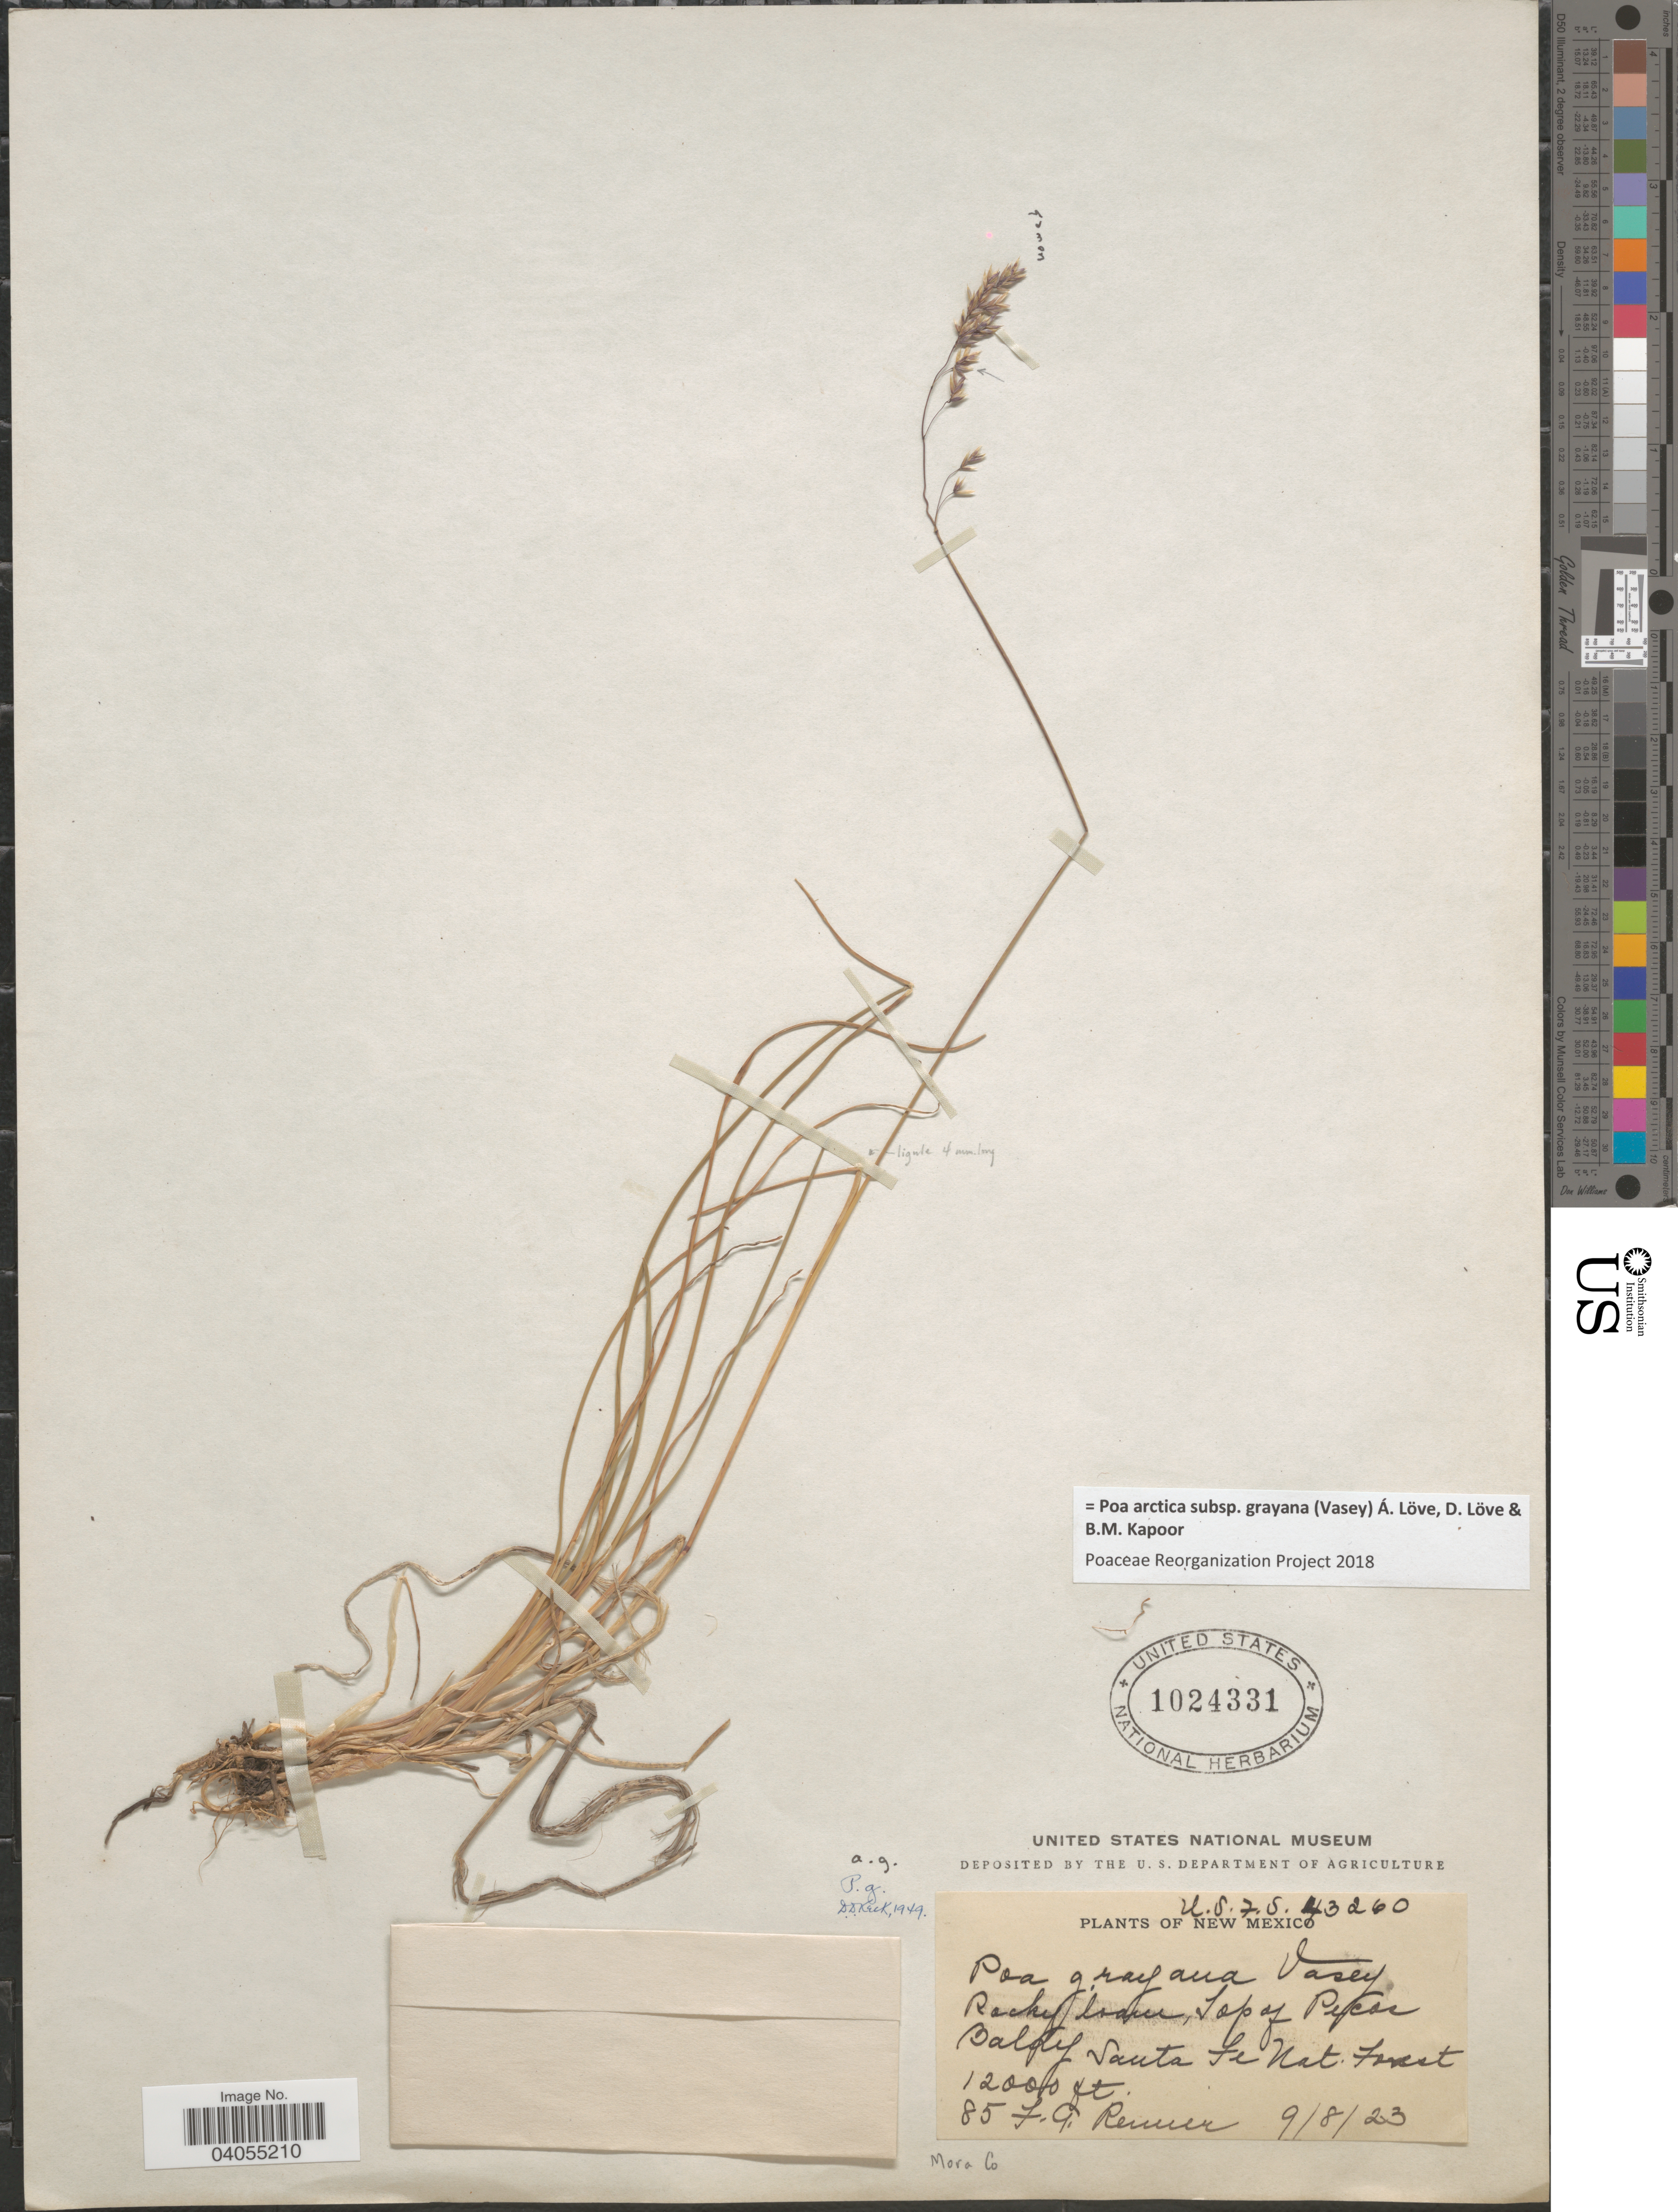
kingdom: Plantae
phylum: Tracheophyta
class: Liliopsida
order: Poales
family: Poaceae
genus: Poa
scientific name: Poa arctica subsp. grayana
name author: (Vasey) Á. Löve et al.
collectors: F. Renner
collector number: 85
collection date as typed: Transcribed d/m/y: 8/9/23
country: United States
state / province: New Mexico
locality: Rocky loam, Top of Pecos Baldy Santa Fe Nat. Forest. Mora Co.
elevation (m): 3658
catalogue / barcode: US 1024331